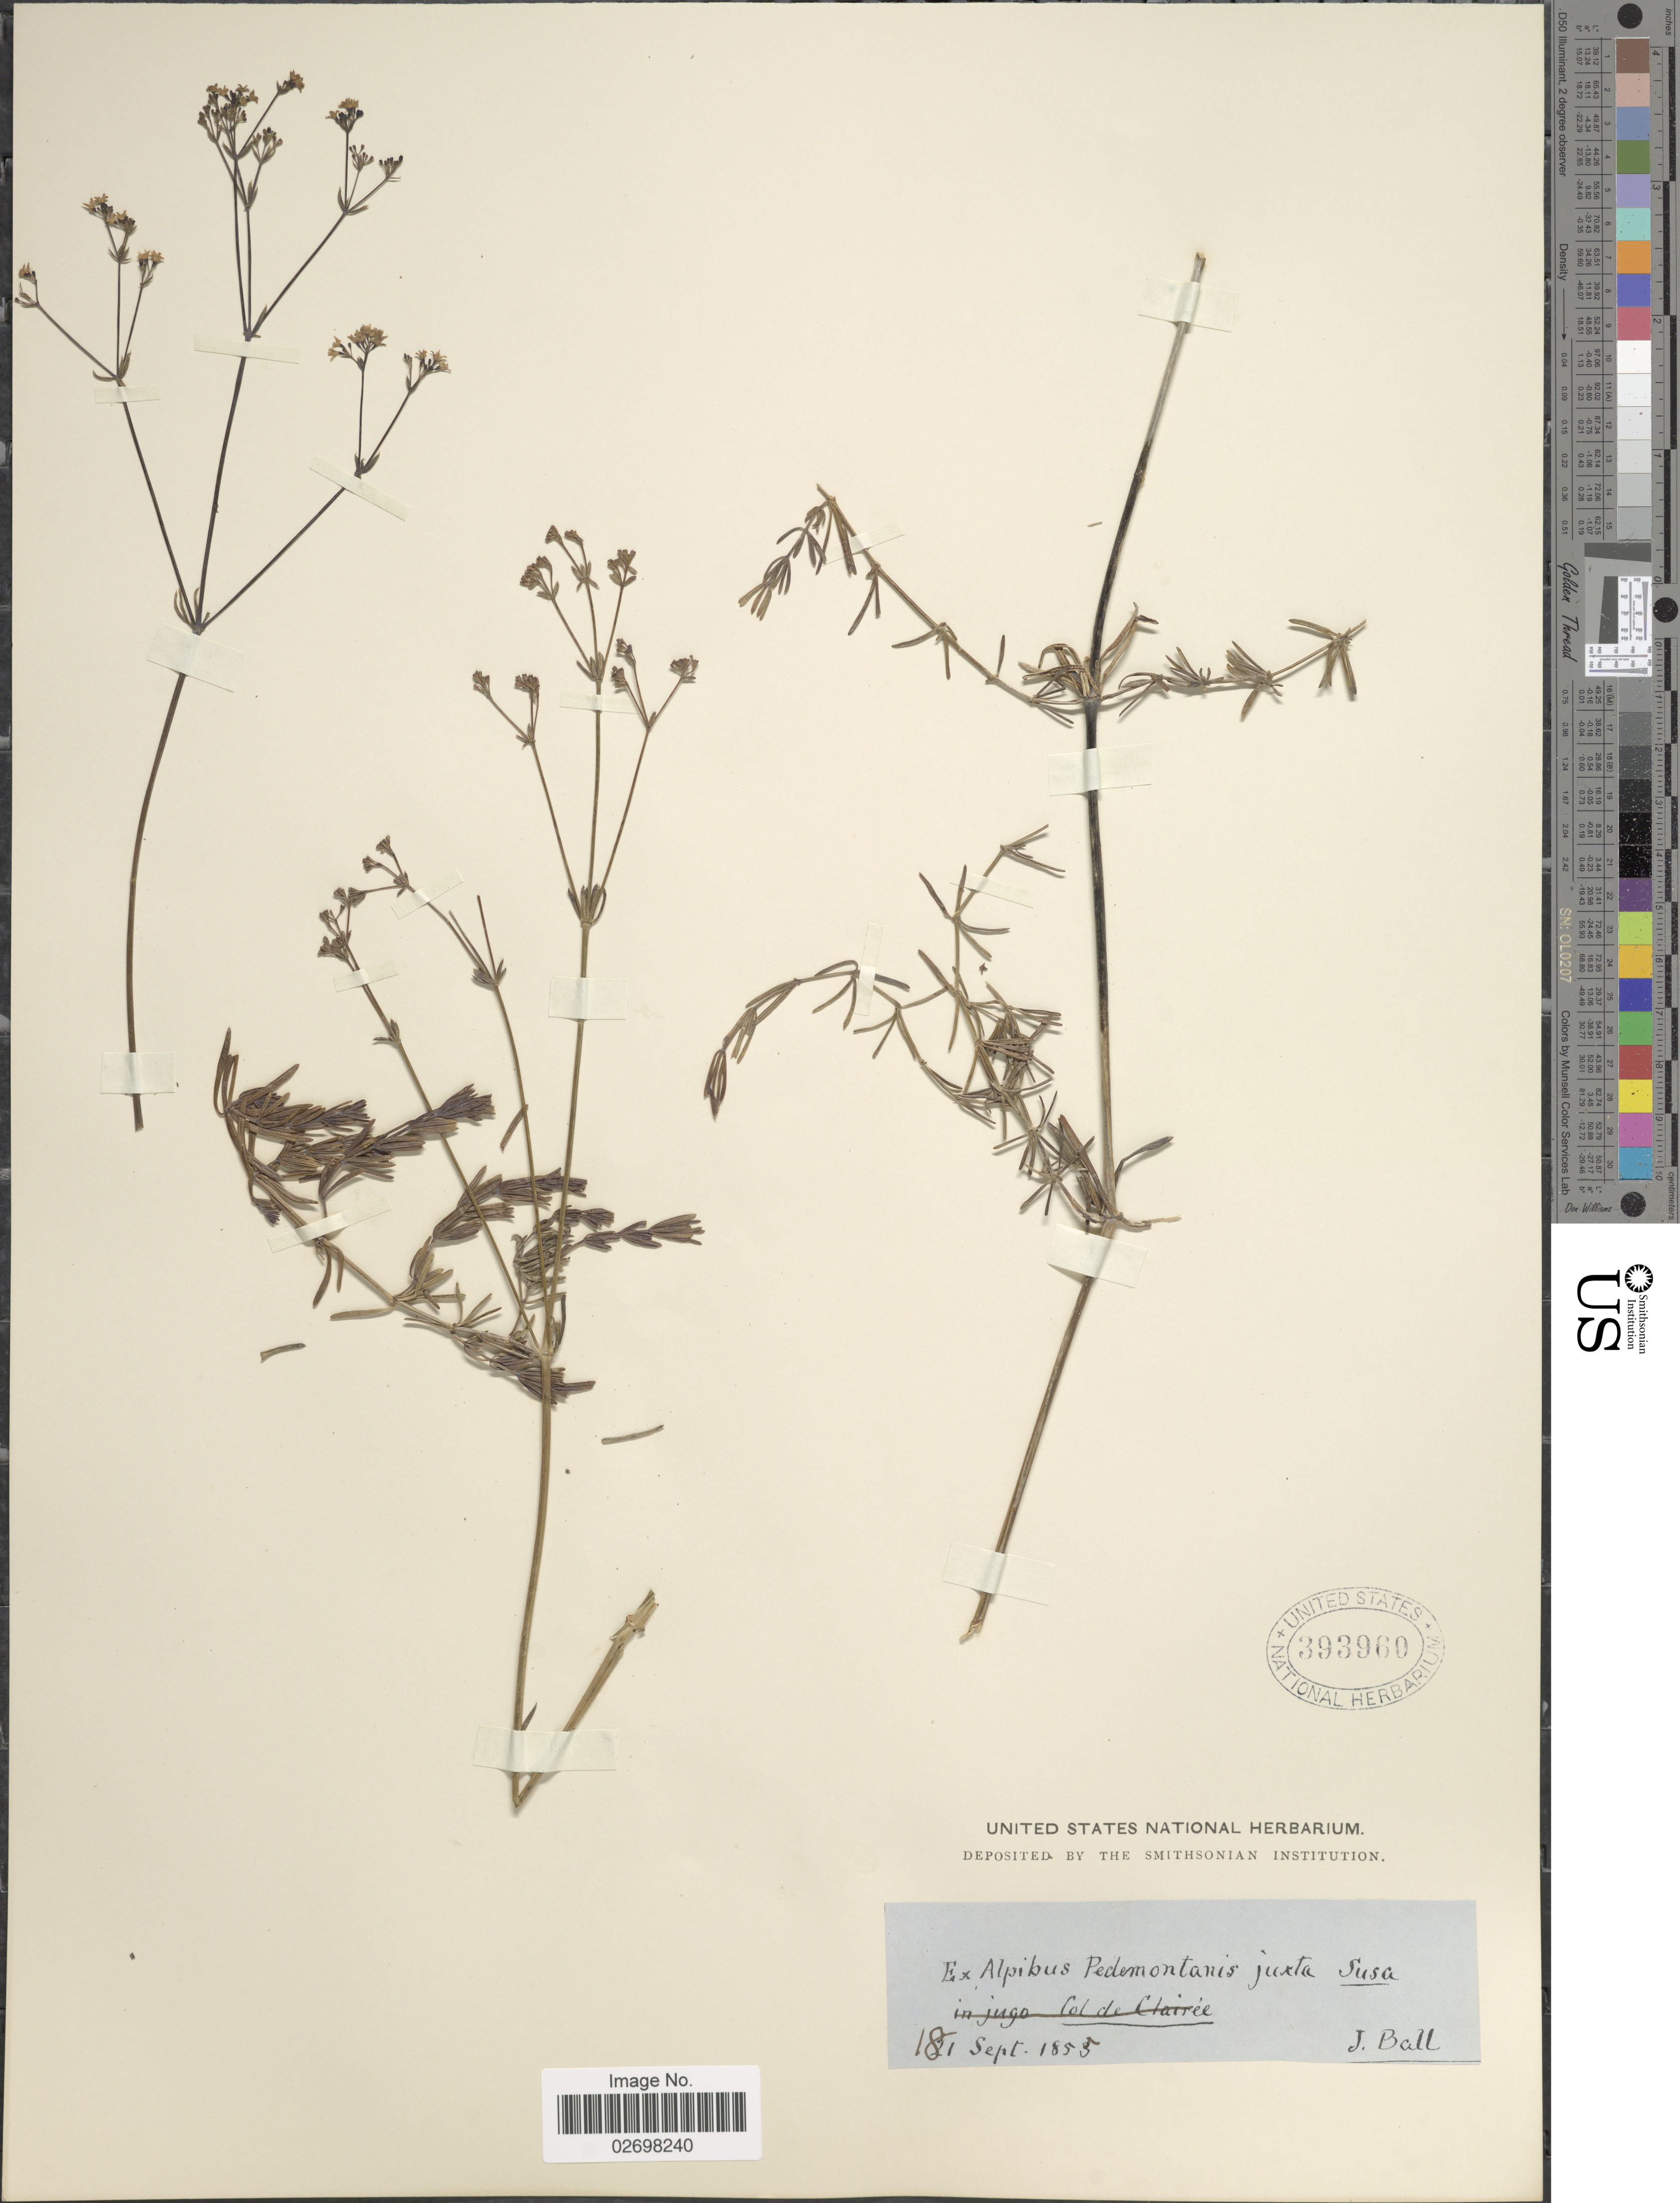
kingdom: Plantae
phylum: Tracheophyta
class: Magnoliopsida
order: Gentianales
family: Rubiaceae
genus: Galium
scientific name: Galium sp.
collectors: J. Ball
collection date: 1855-01-18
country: Italy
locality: Alpibus Pedemontius juxta Susa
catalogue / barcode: US 393960